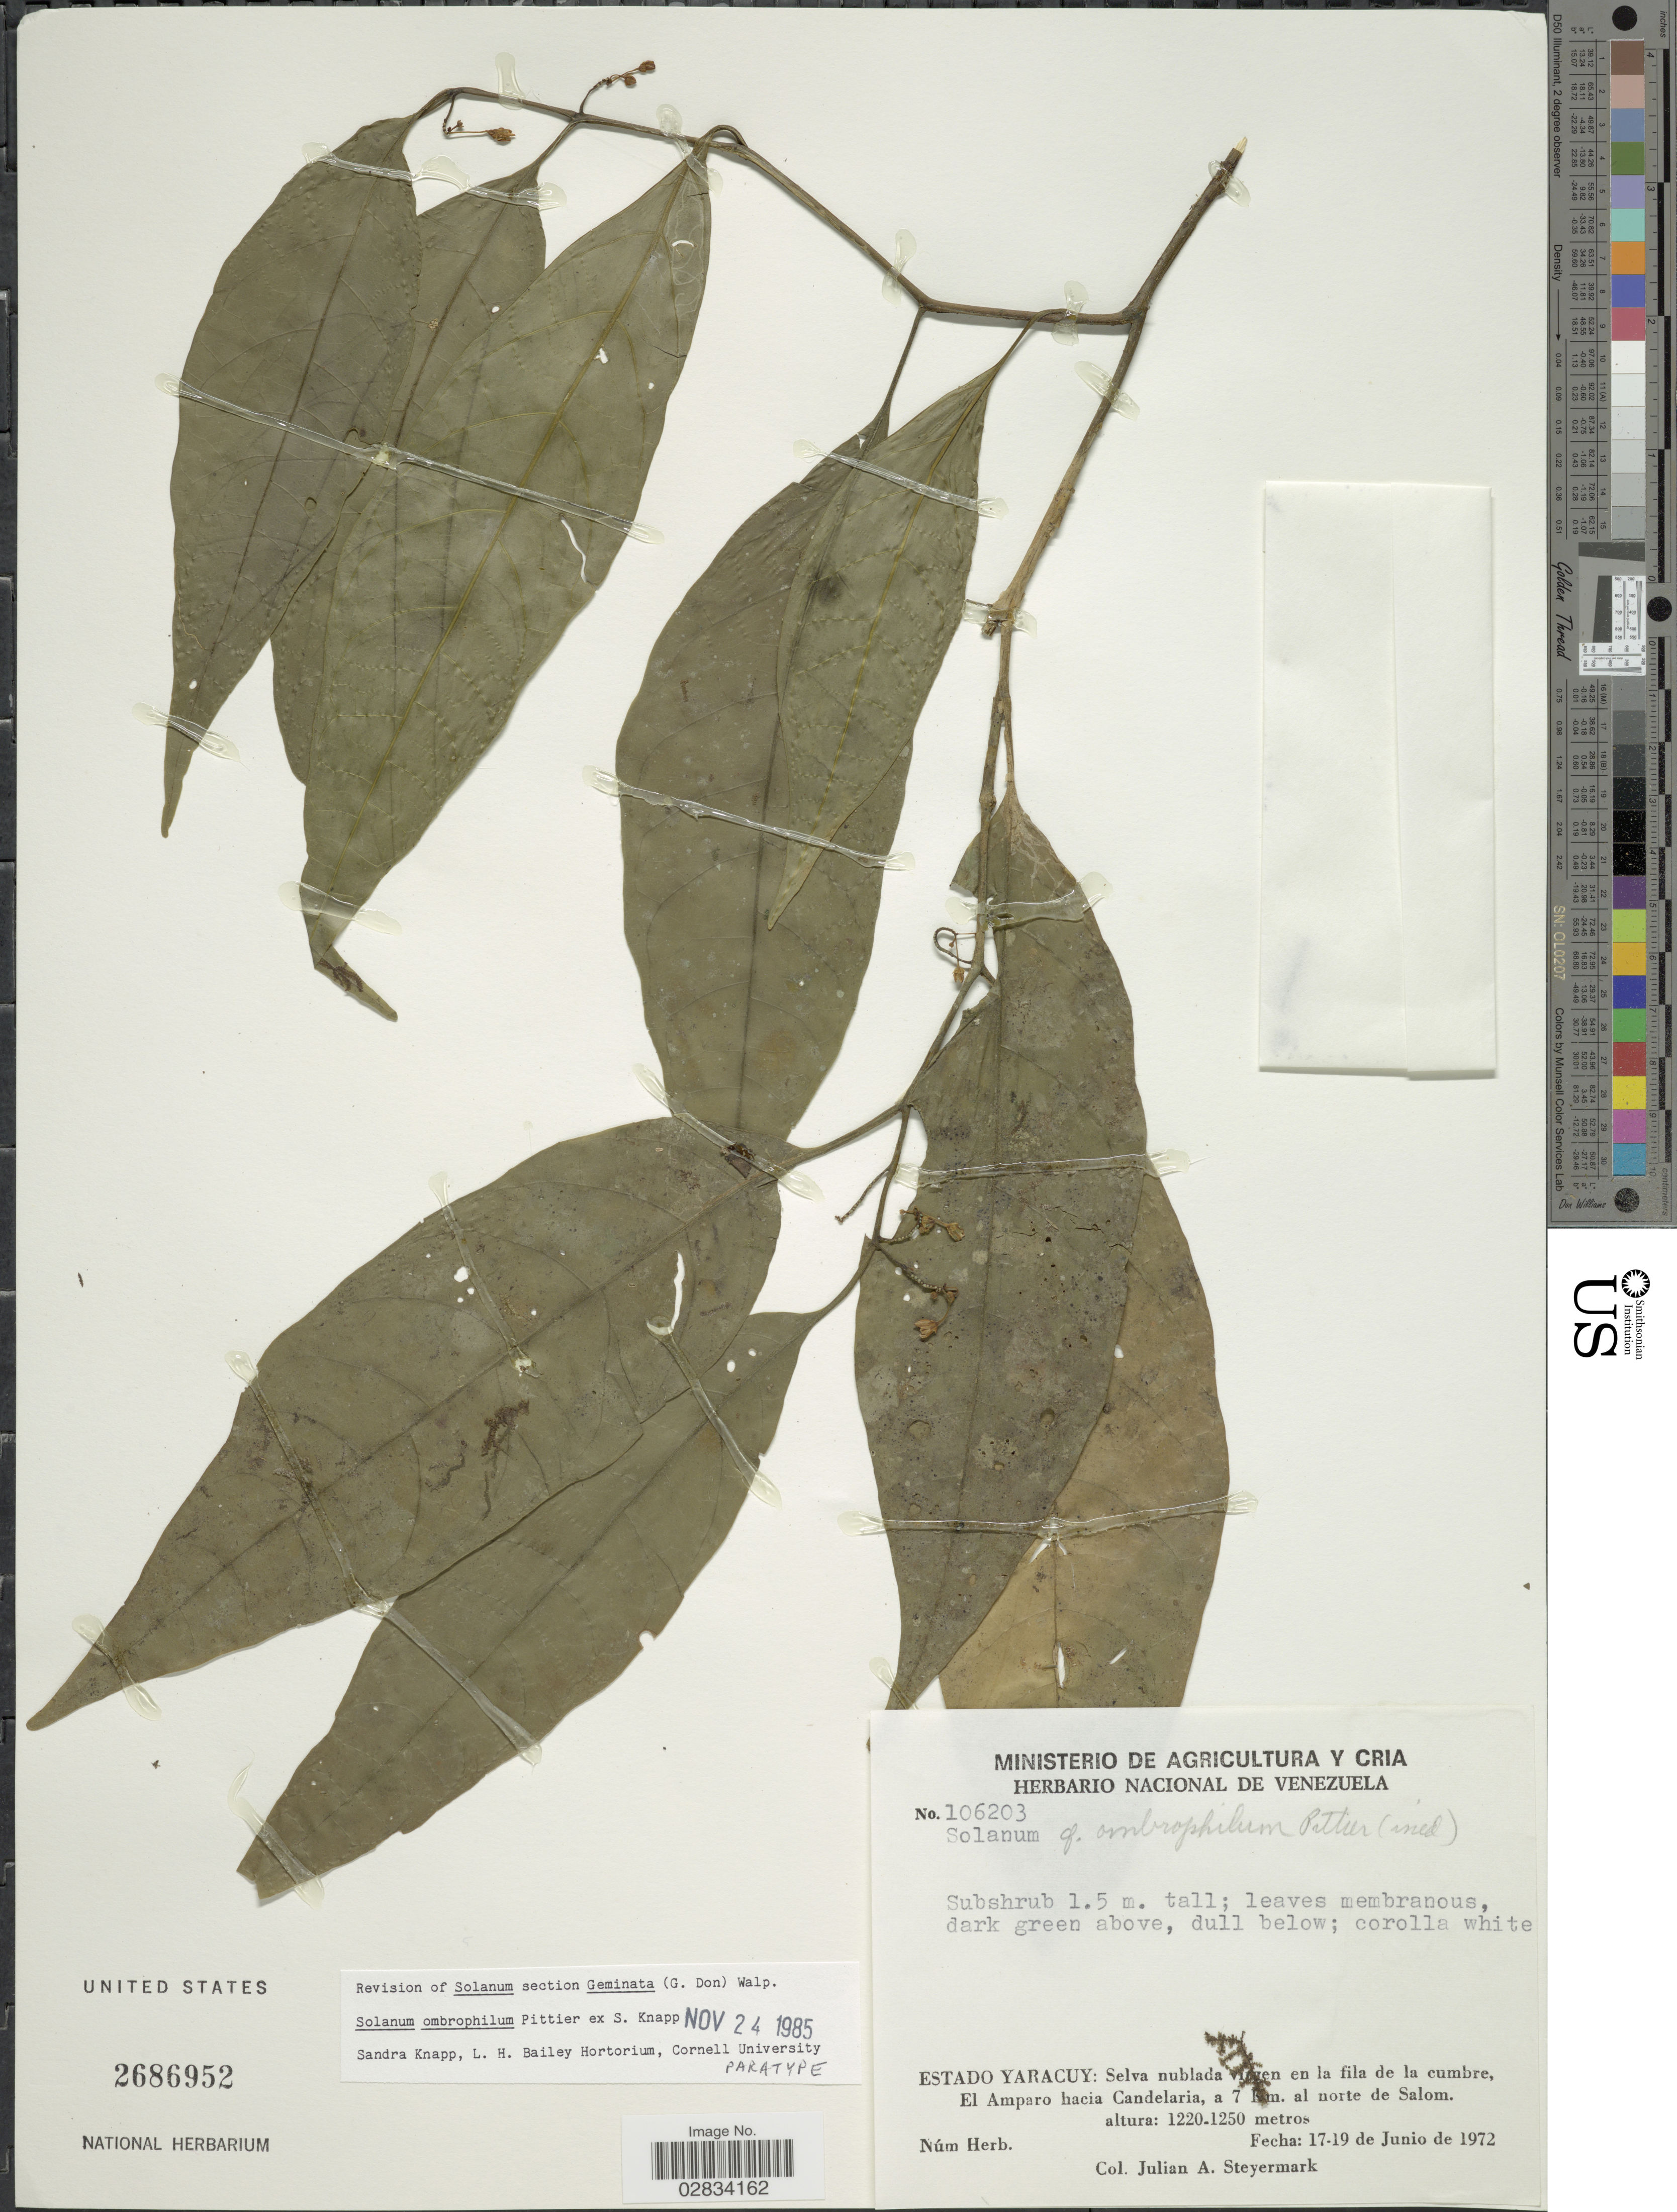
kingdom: Plantae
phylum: Tracheophyta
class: Magnoliopsida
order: Solanales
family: Solanaceae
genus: Solanum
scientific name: Solanum ombrophilum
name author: Pittier ex S. Knapp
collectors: J. Steyermark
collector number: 106203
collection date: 1972-06-17/1972-06-19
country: Venezuela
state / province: Yaracuy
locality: Selva nublada virgen en la fila de la cumbre, El Amparo hacia Candelaria, a 7 Km. al norte de Salom.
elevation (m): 1220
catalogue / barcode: US 2686952